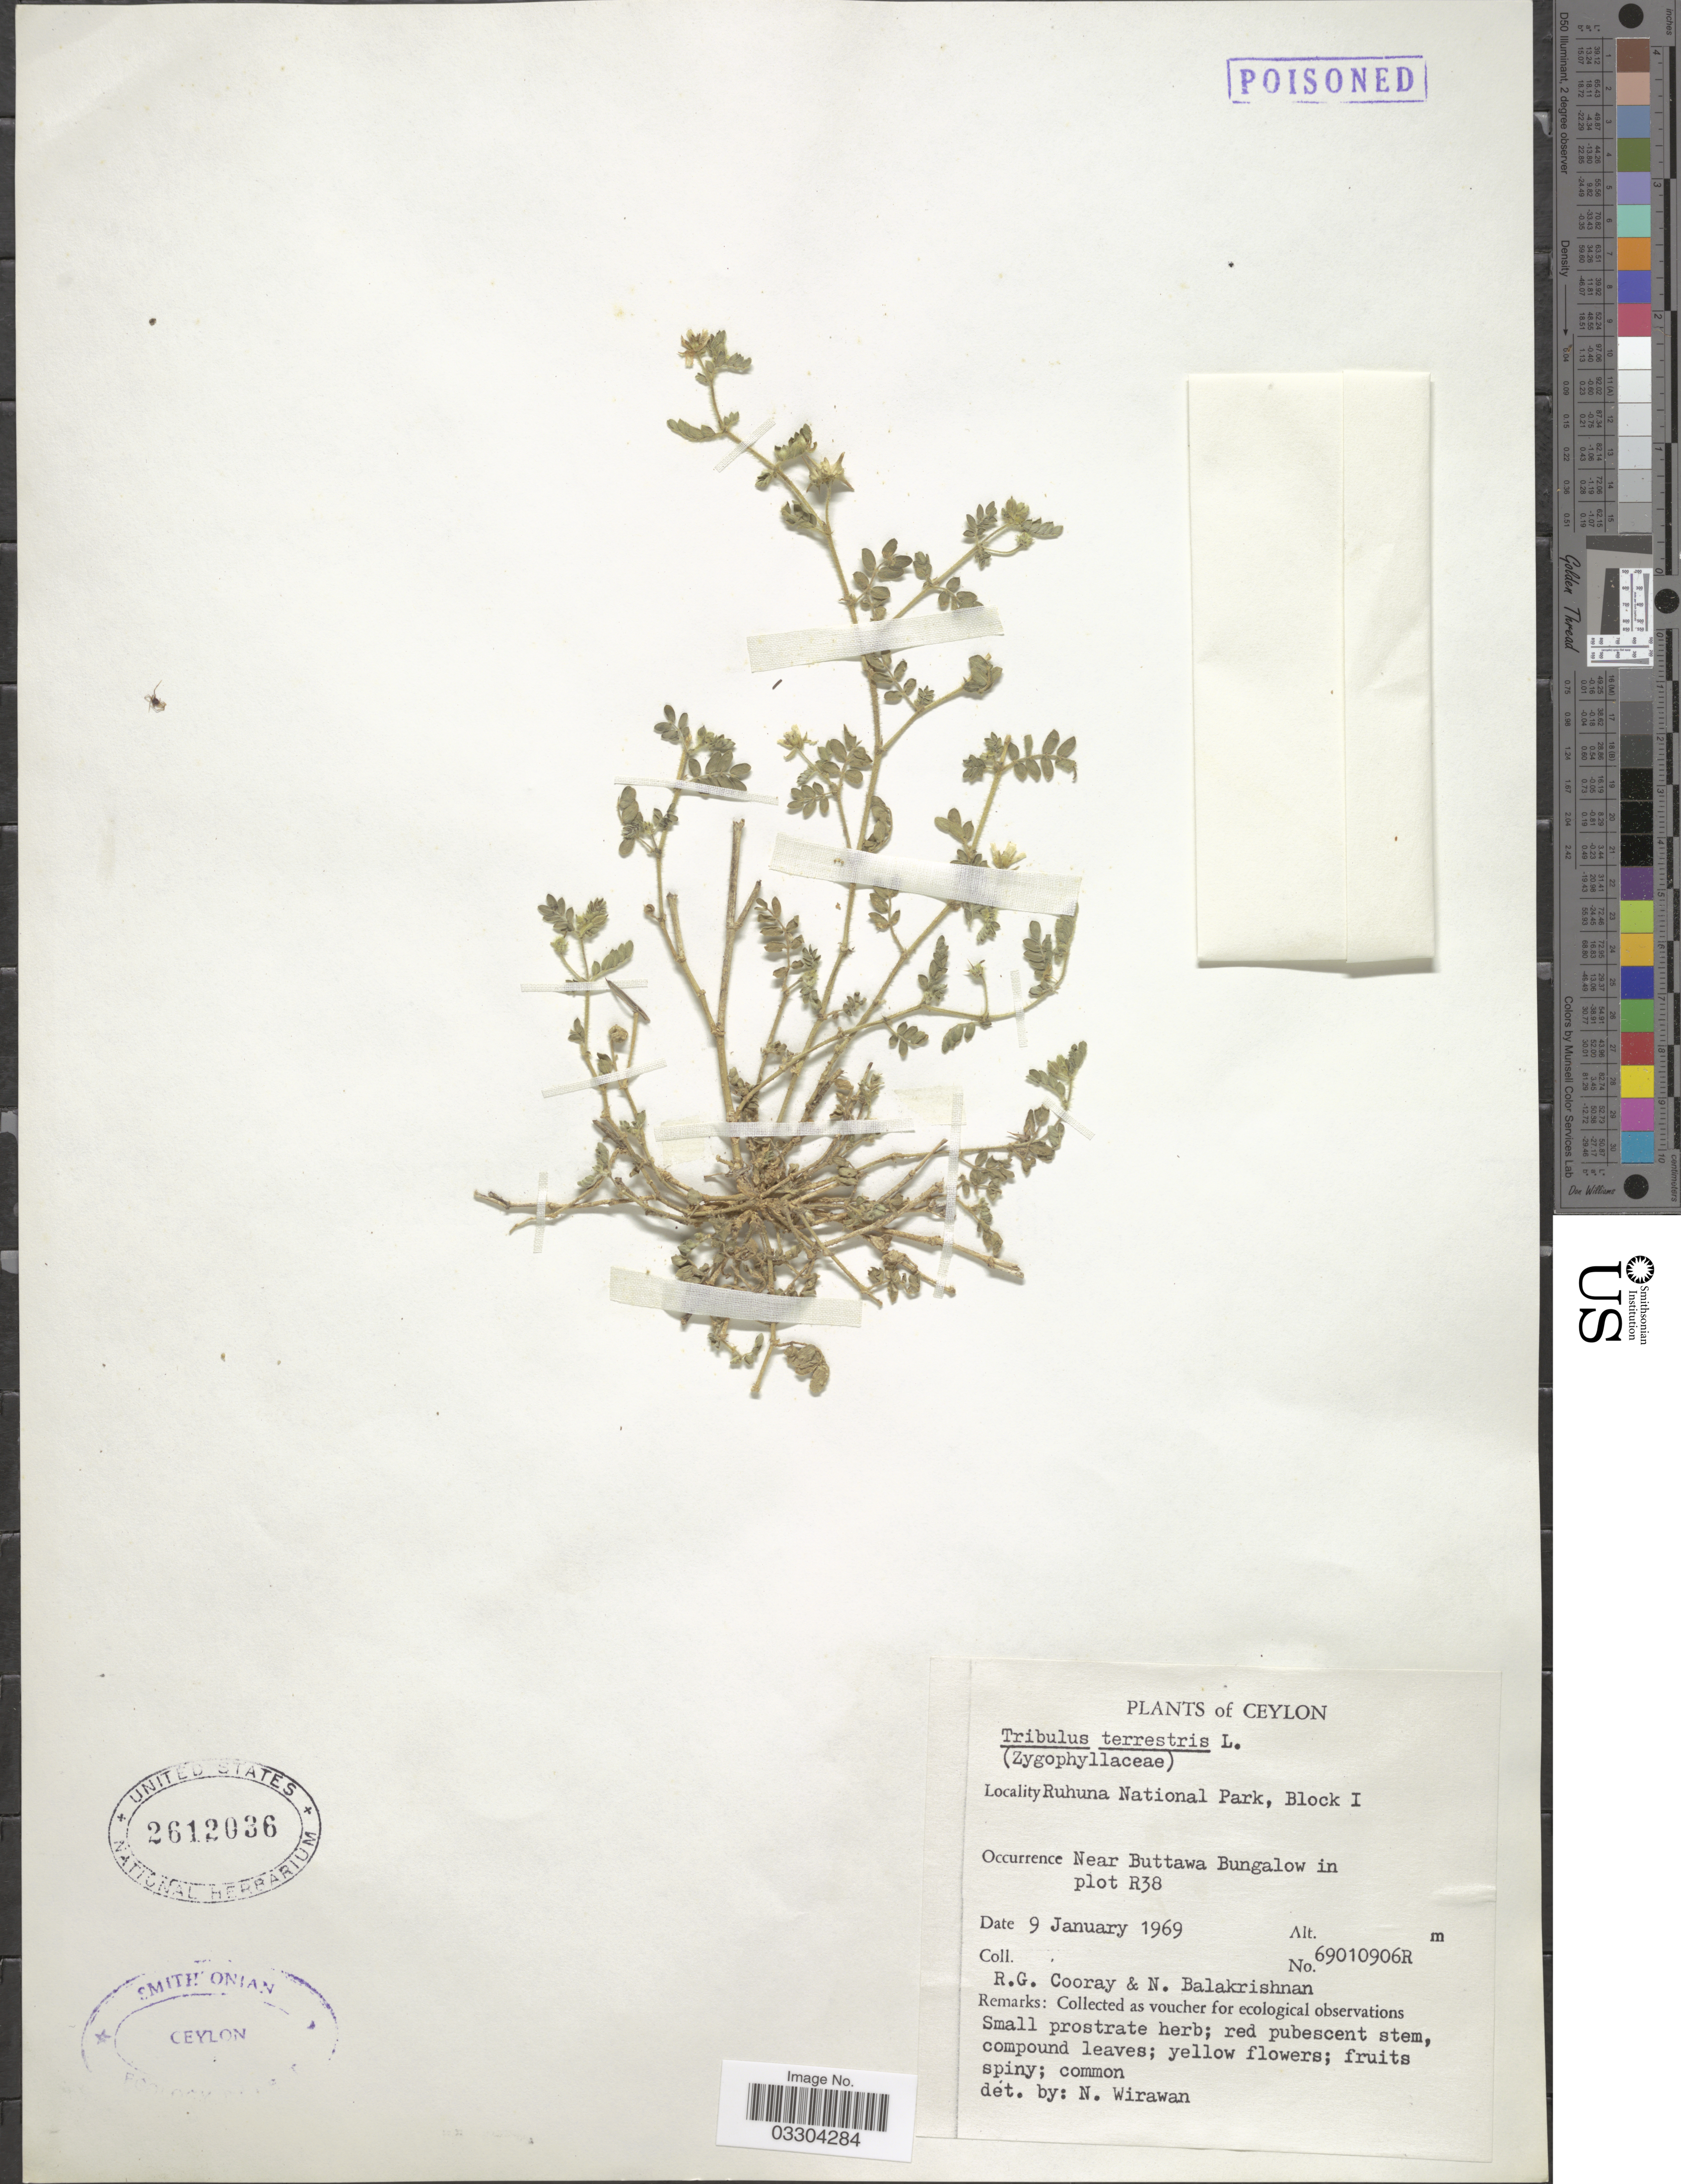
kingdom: Plantae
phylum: Tracheophyta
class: Magnoliopsida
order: Zygophyllales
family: Zygophyllaceae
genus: Tribulus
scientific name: Tribulus terrestris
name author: L.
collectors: R. Cooray & N. Balakrishnan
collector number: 69010906R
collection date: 1969-01-09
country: Sri Lanka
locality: Ceylon. Ruhuna National Park, Block I. Near Buttawa Bungalow in plot R38.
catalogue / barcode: US 2612036